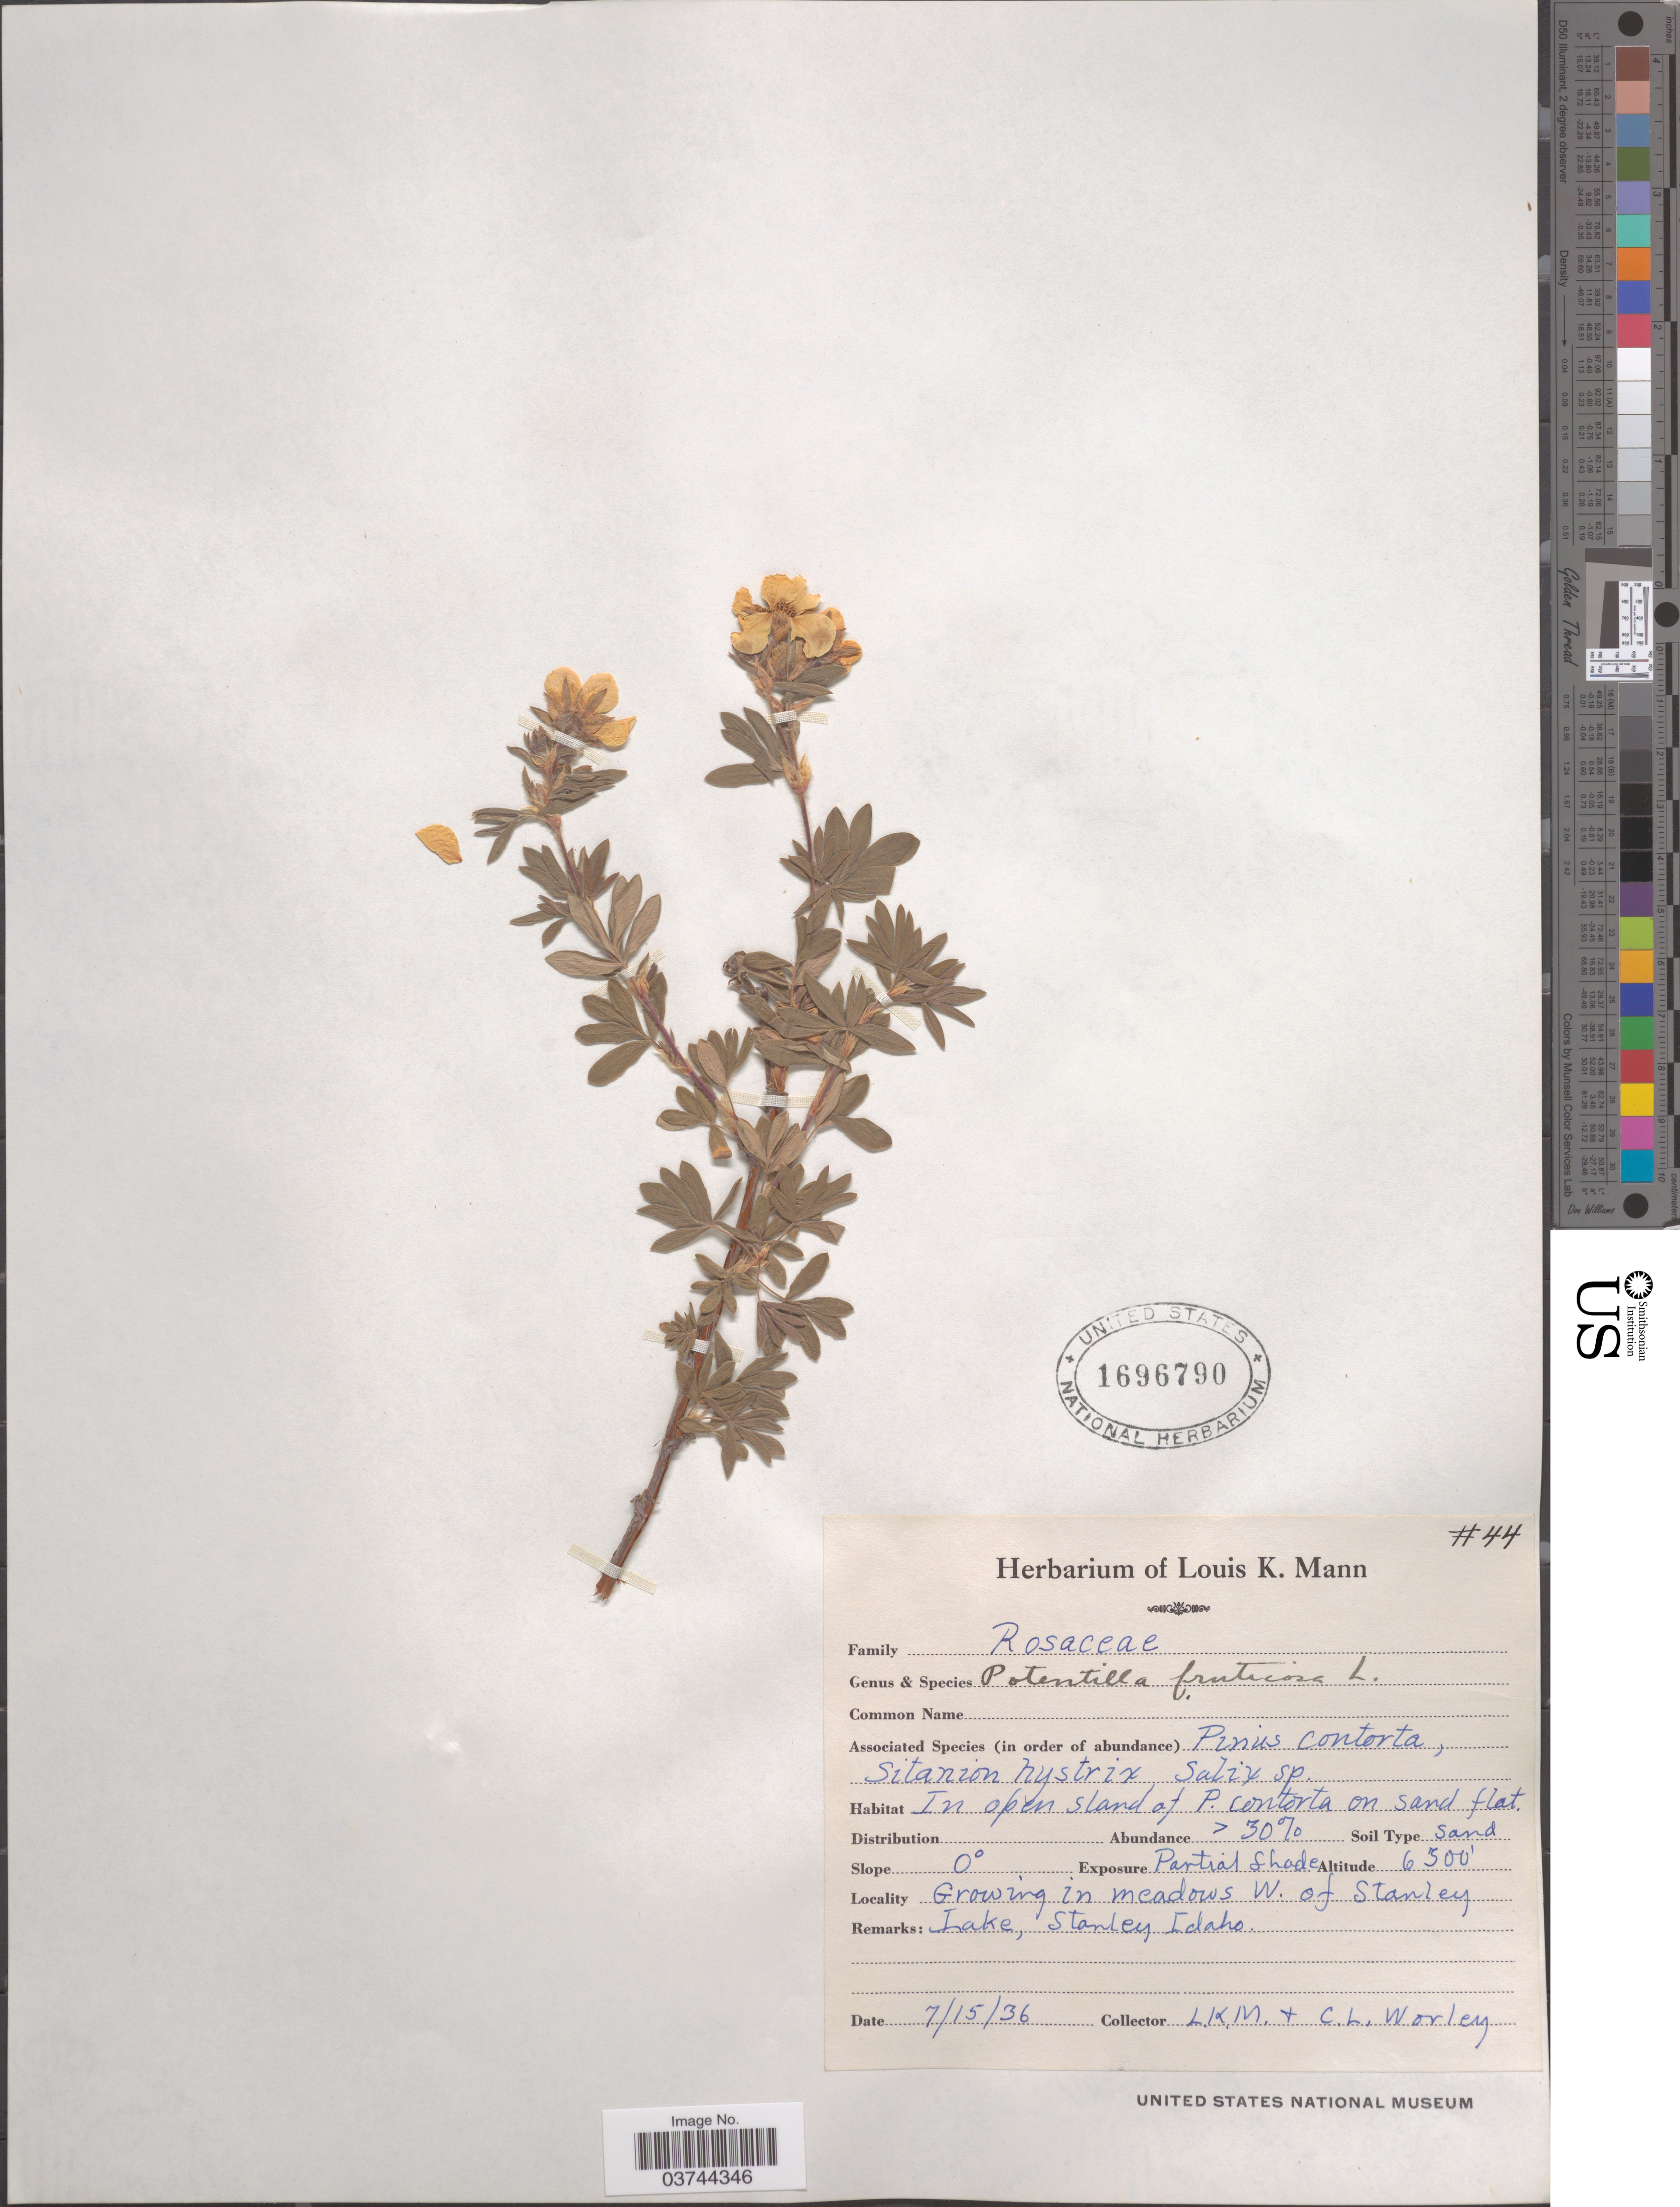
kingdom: Plantae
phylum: Tracheophyta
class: Magnoliopsida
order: Rosales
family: Rosaceae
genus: Dasiphora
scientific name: Dasiphora fruticosa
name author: (L.) Rydb.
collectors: L. K. Mann & C. Worley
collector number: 44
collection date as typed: Transcribed d/m/y: 15/7/36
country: United States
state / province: Idaho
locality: Growing in meadows W. of Stanley. Lake, Stanley.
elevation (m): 1920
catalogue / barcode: US 1696790